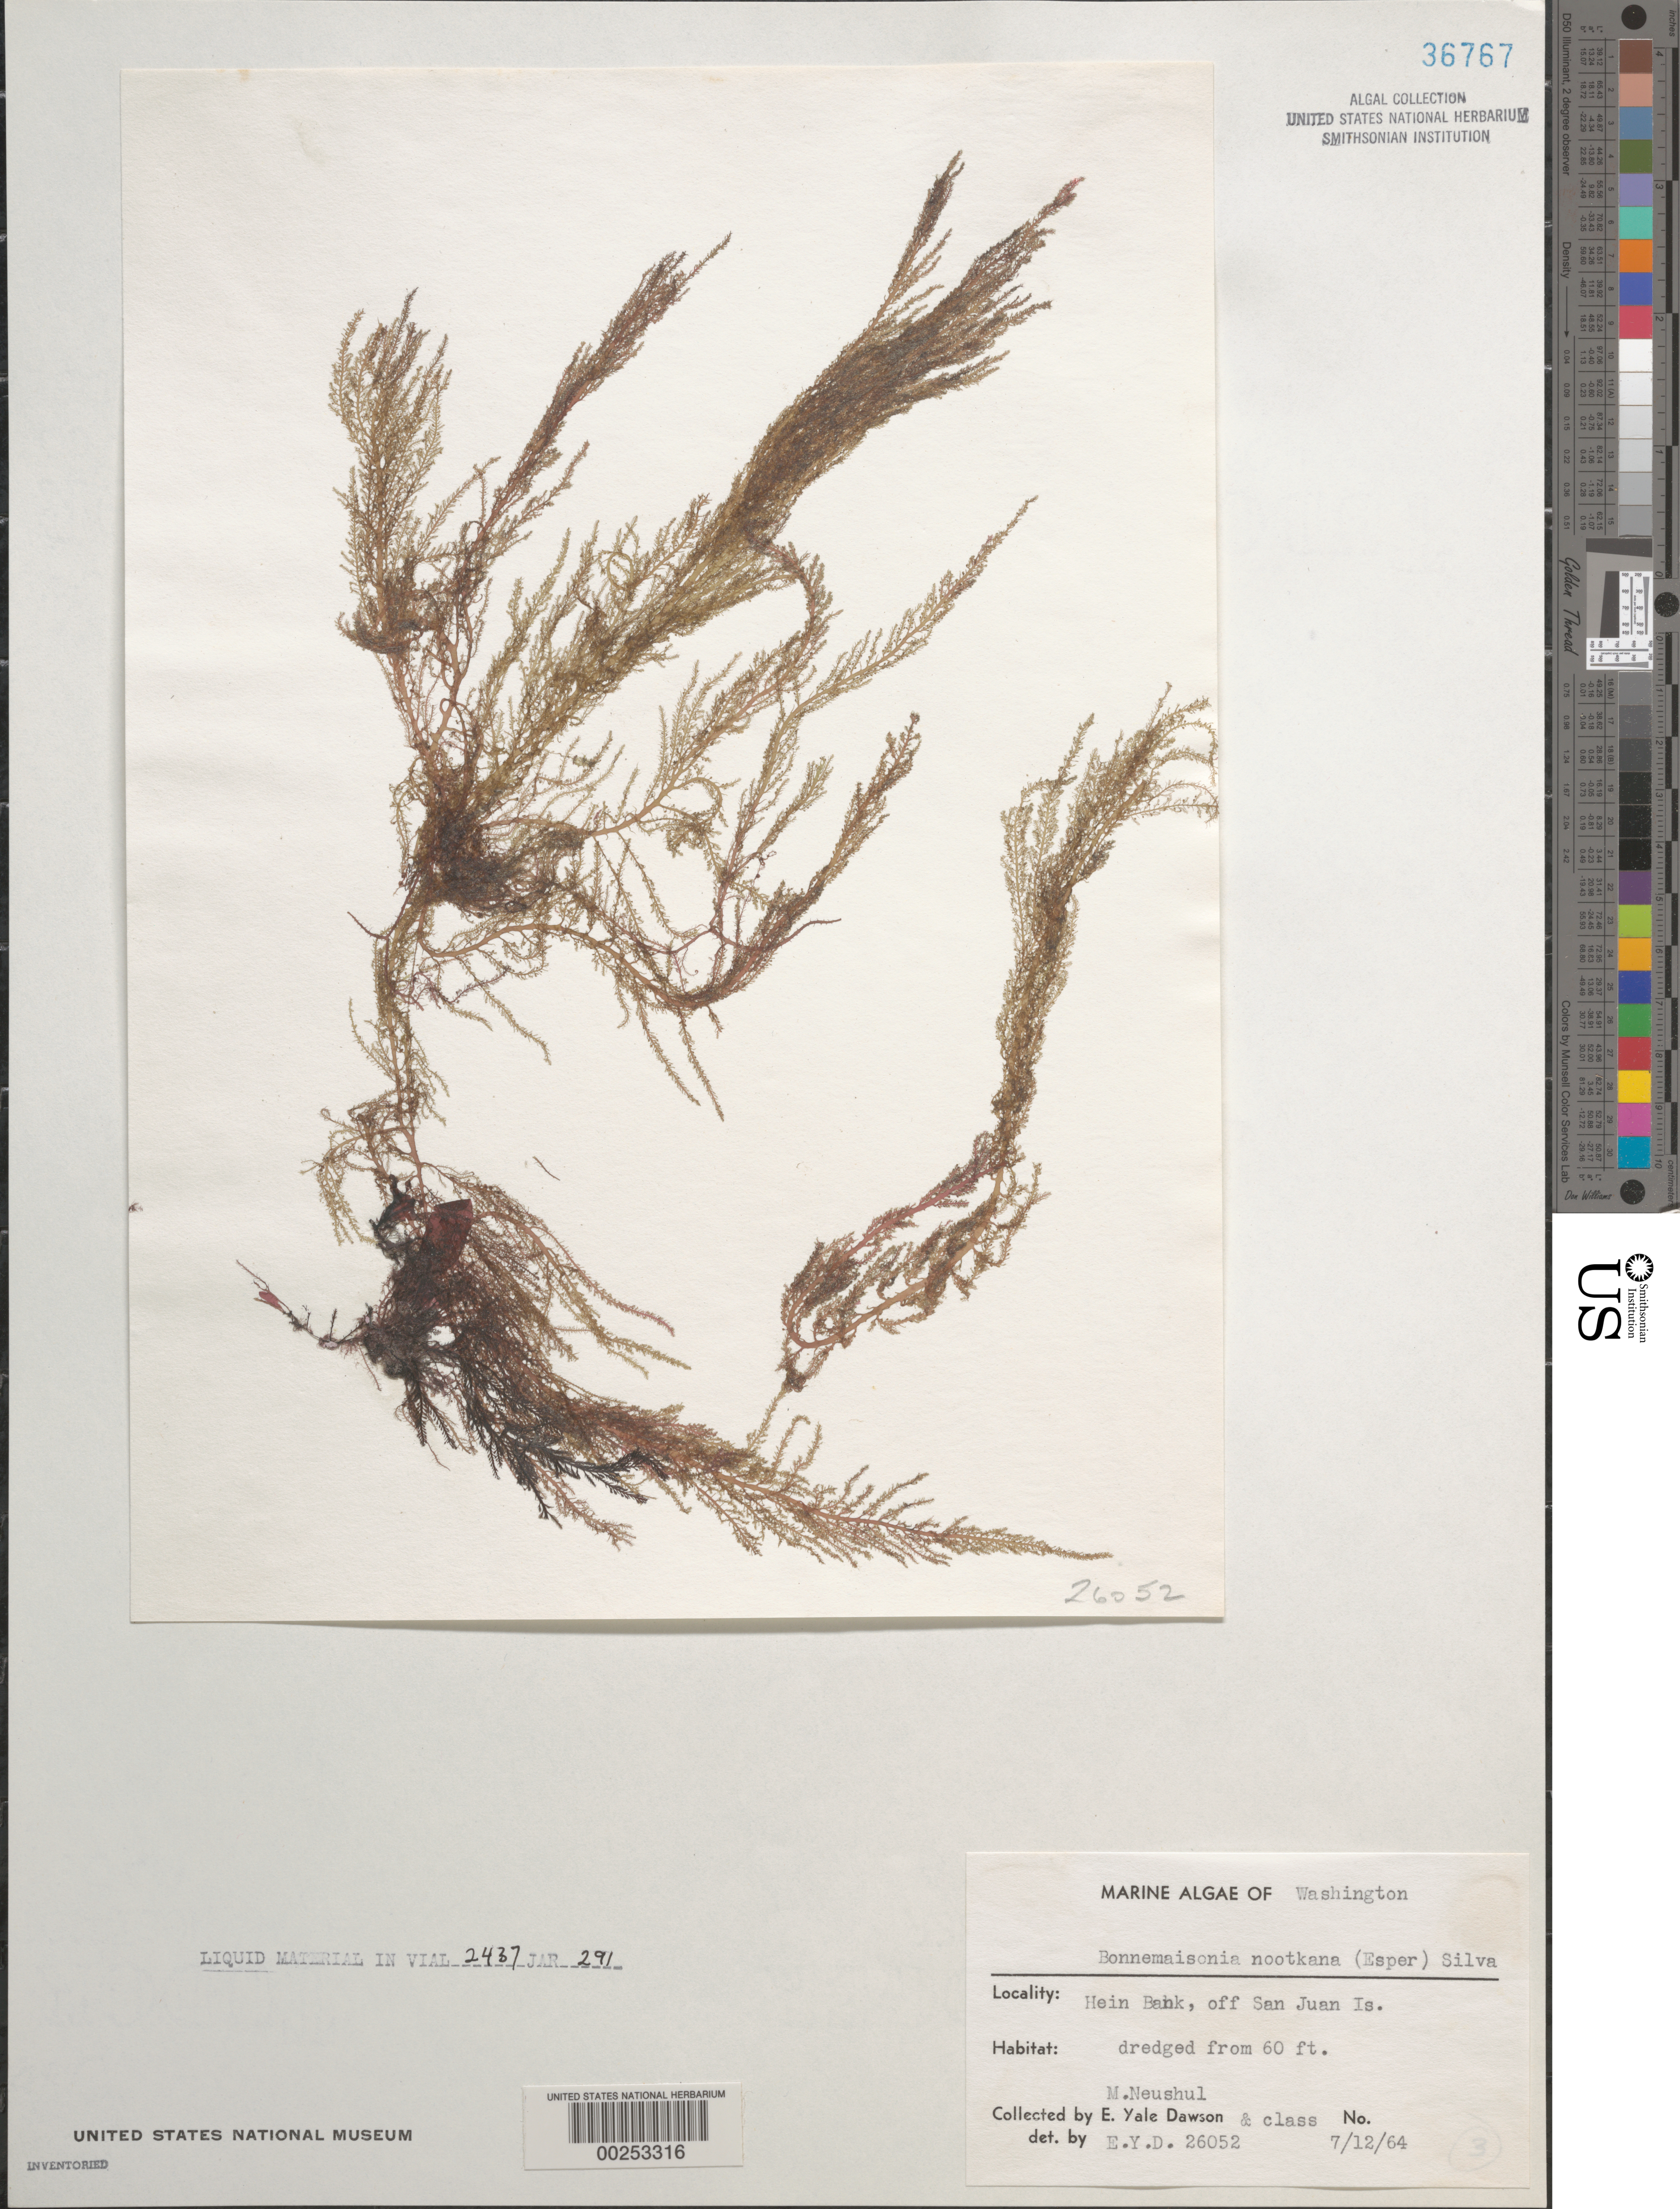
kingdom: Plantae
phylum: Rhodophyta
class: Florideophyceae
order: Bonnemaisoniales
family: Bonnemaisoniaceae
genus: Bonnemaisonia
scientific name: Bonnemaisonia nootkana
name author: (Esper) P.C. Silva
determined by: Dawson, E. Y.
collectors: E. Y. Dawson & M. Neushul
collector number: EYD 26052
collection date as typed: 12 Jul 1963 or 12 Jul 1964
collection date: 1963-07-12 or 1964-07-12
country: United States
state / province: Washington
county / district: San Juan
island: San Juan Island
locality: Hein Bank, off San Juan Island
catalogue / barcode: US 36767